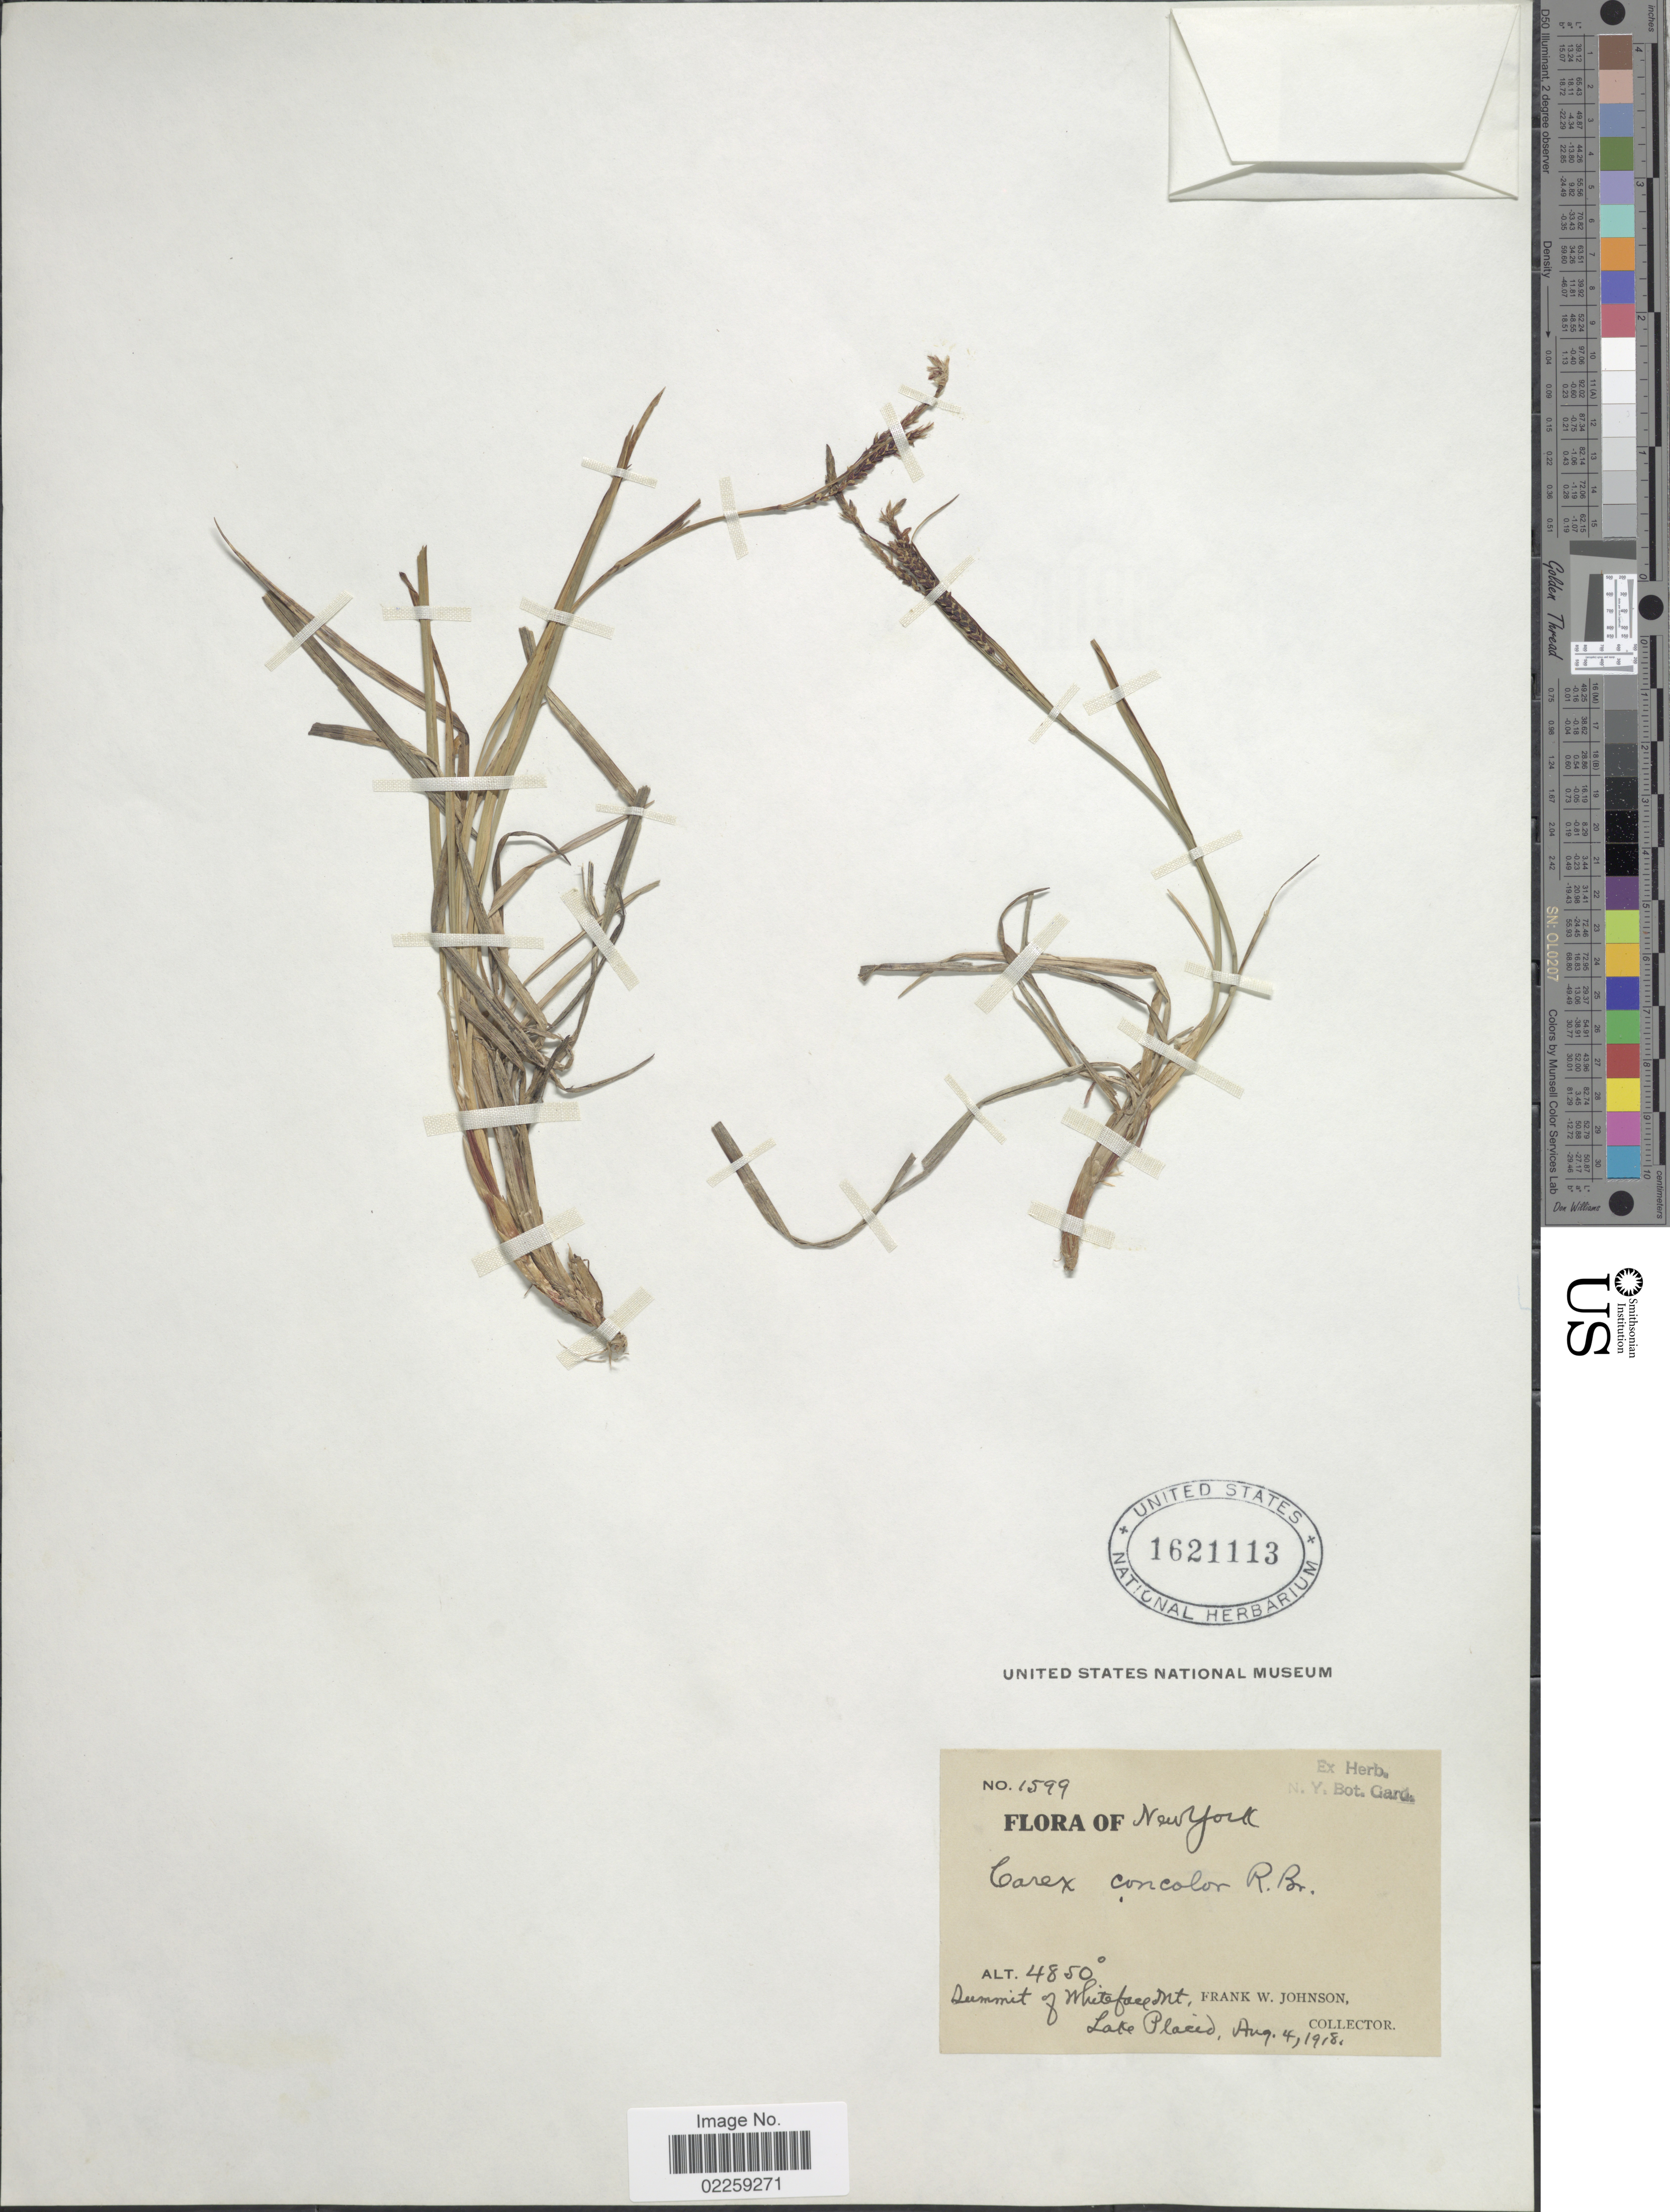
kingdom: Plantae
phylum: Tracheophyta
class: Liliopsida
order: Poales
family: Cyperaceae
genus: Carex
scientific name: Carex bigelowii subsp. bigelowii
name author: Torr. ex Schwein.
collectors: F. W. Johnson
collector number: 1599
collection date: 1918-08-04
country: United States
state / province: New York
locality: Summit of Whiteface Mt. Lake Placid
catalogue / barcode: US 1621113